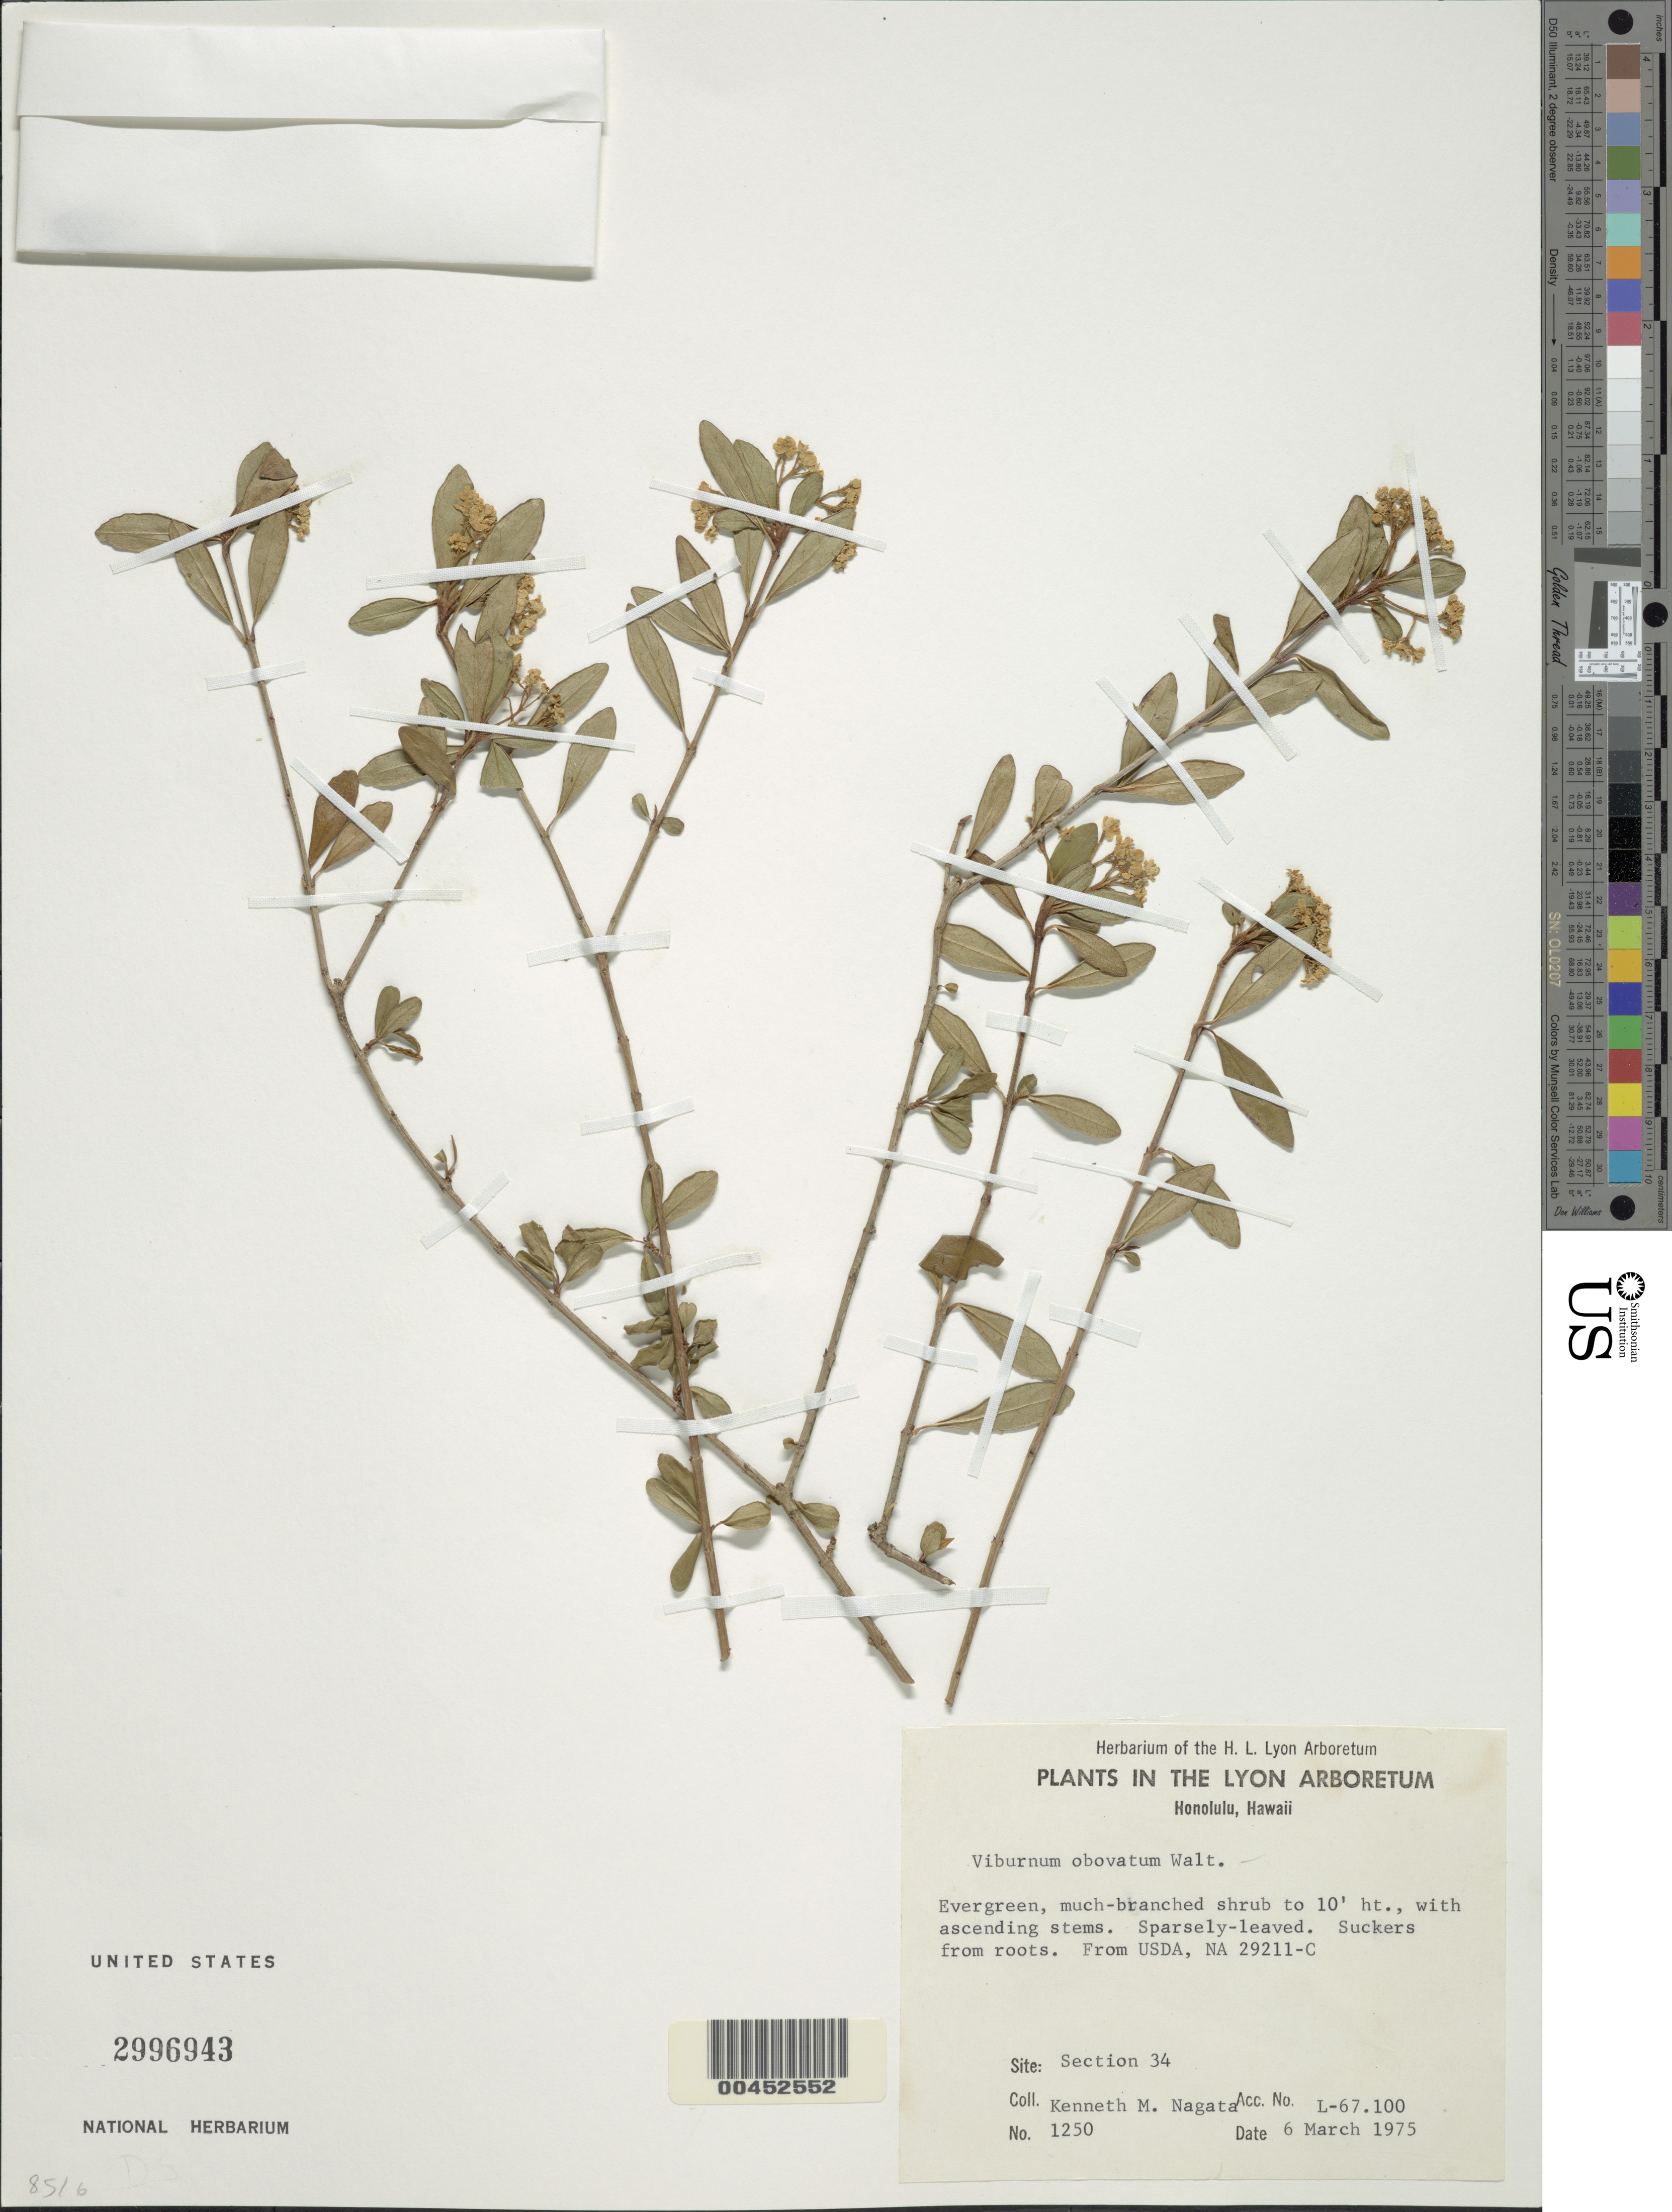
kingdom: Plantae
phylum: Tracheophyta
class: Magnoliopsida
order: Dipsacales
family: Viburnaceae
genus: Viburnum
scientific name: Viburnum obovatum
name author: Walter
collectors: K. Nagata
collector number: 1250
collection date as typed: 6 Mar 1975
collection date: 1975-03-06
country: United States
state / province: Hawaii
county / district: Honolulu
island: Oahu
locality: Honolulu, Herbarium of the H.L. Lyon Arboretum, Section 34.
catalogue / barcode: US 2996943